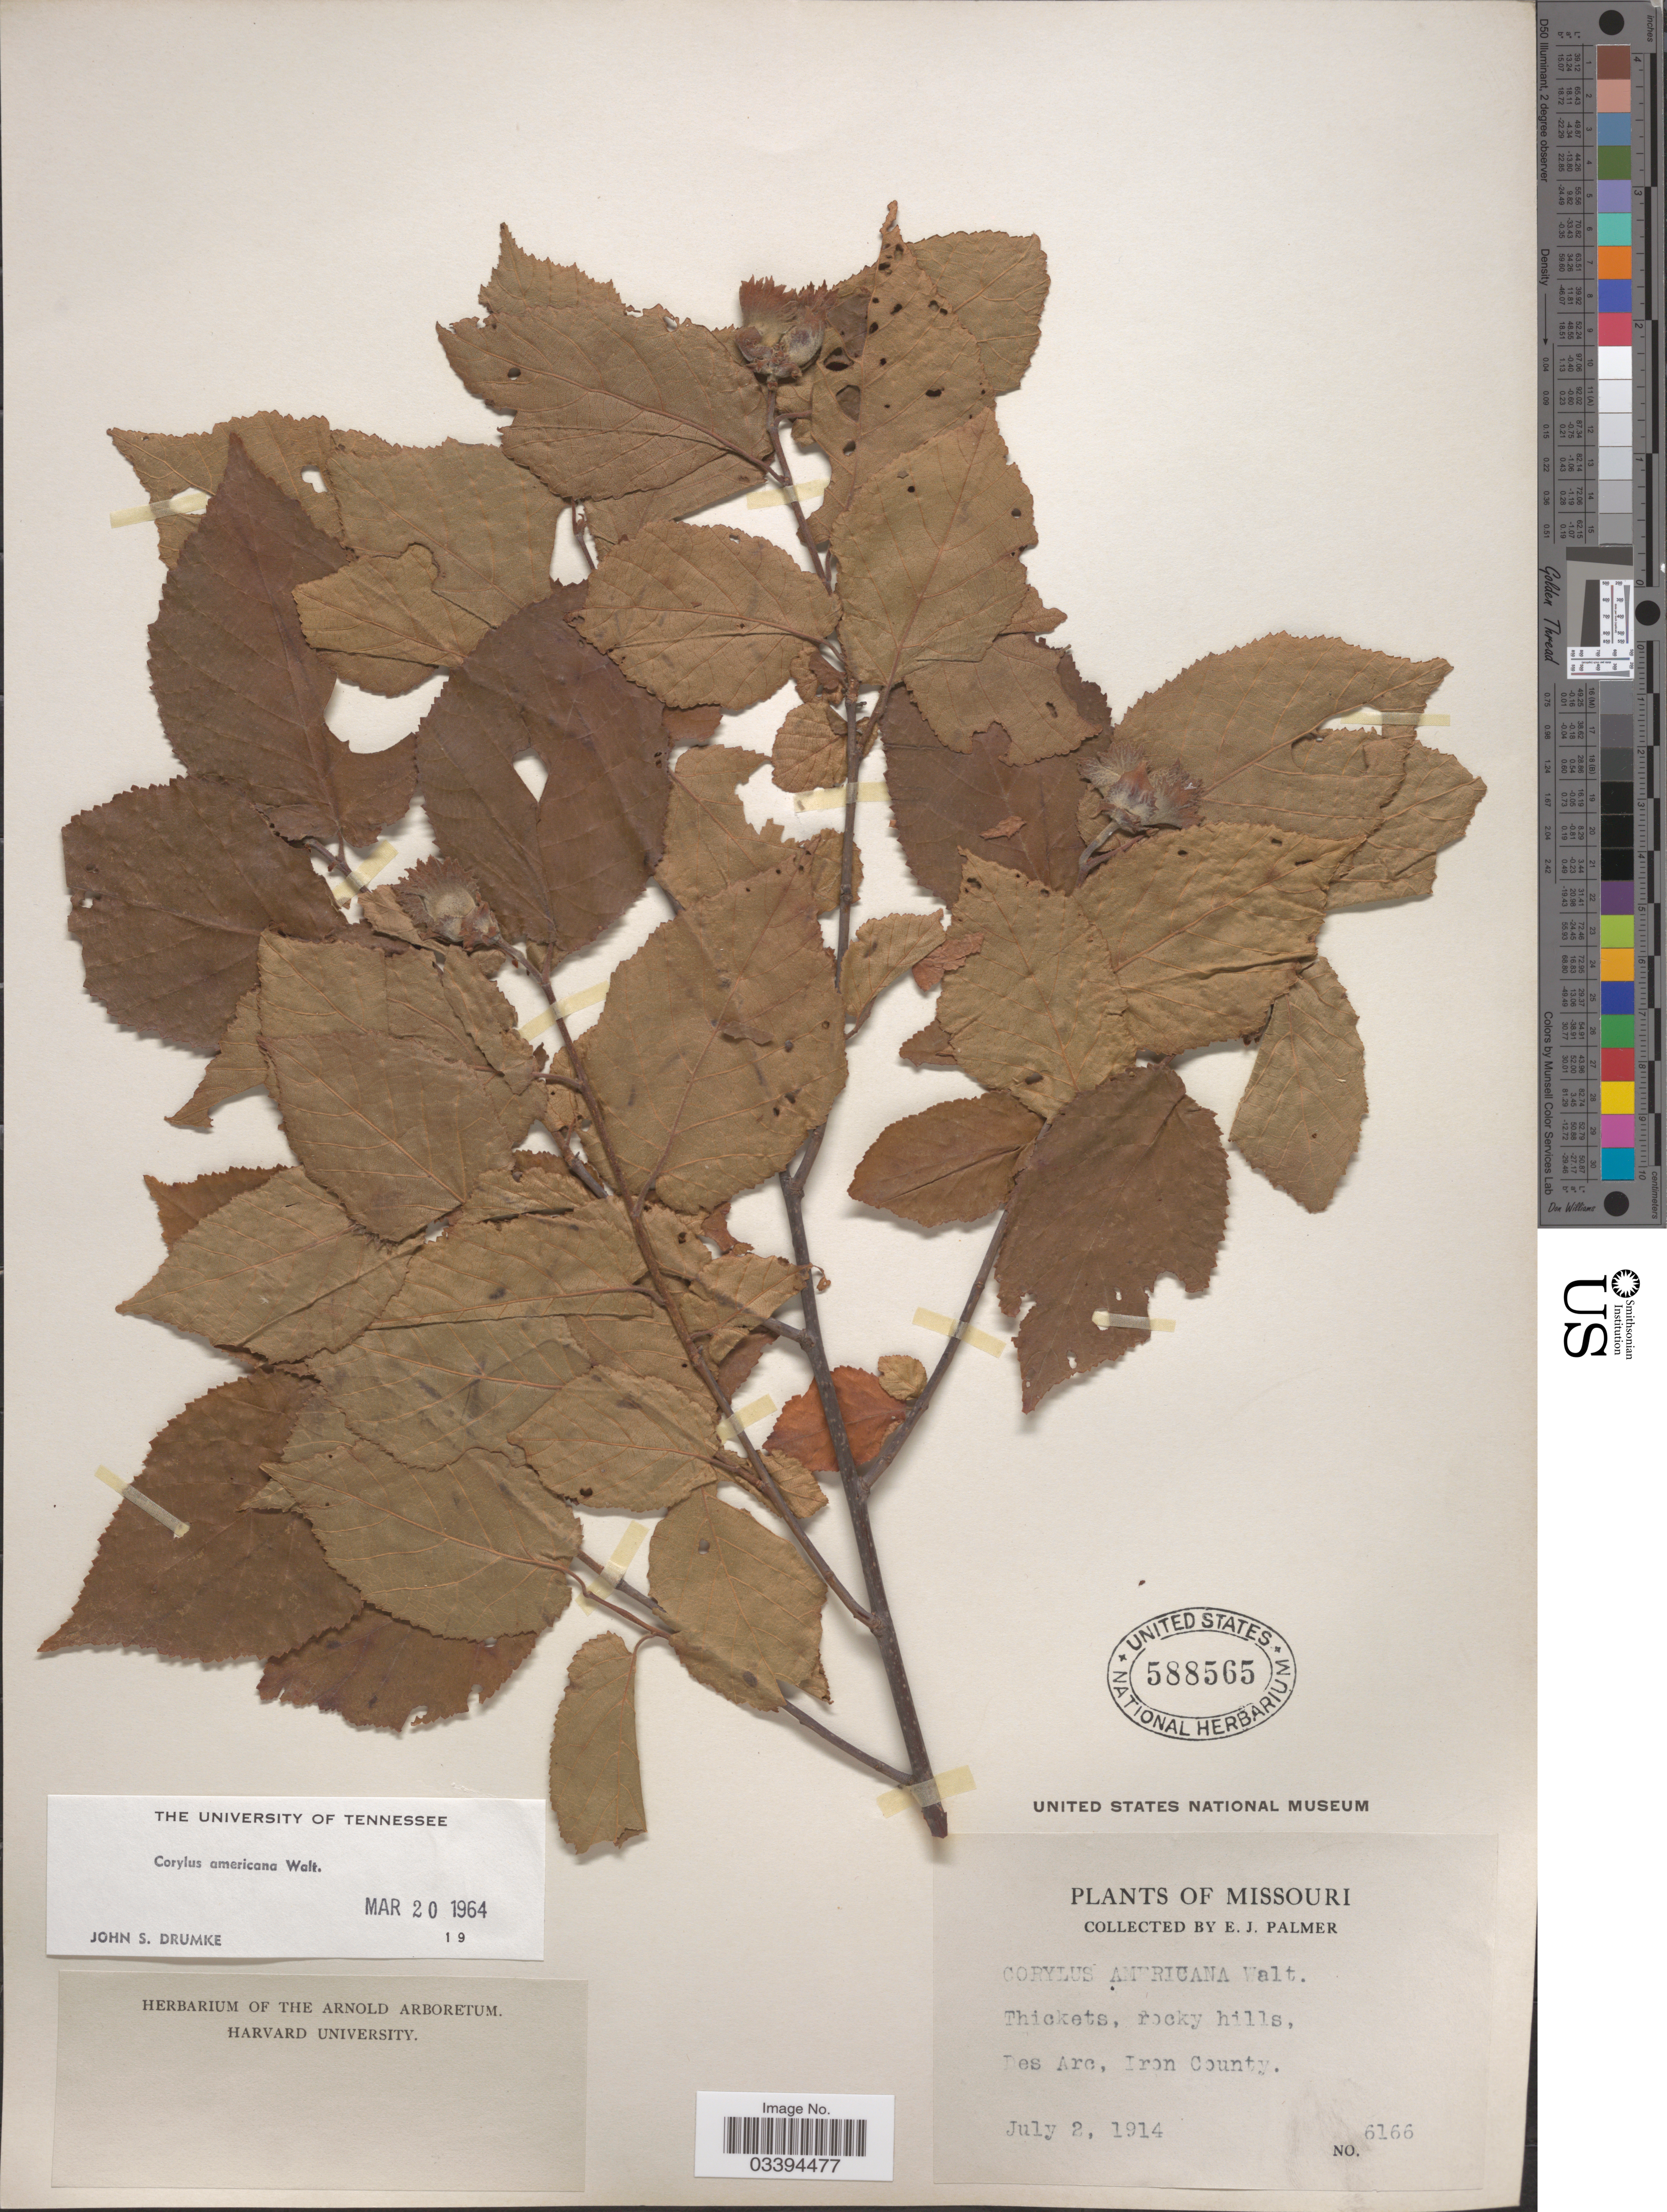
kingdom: Plantae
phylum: Tracheophyta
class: Magnoliopsida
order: Fagales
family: Betulaceae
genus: Corylus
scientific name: Corylus americana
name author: Walter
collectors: E. J. Palmer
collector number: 6166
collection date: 1914-07-02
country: United States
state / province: Missouri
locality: Thickets, rocky hills, Des Arc, Iron County.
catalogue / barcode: US 588565